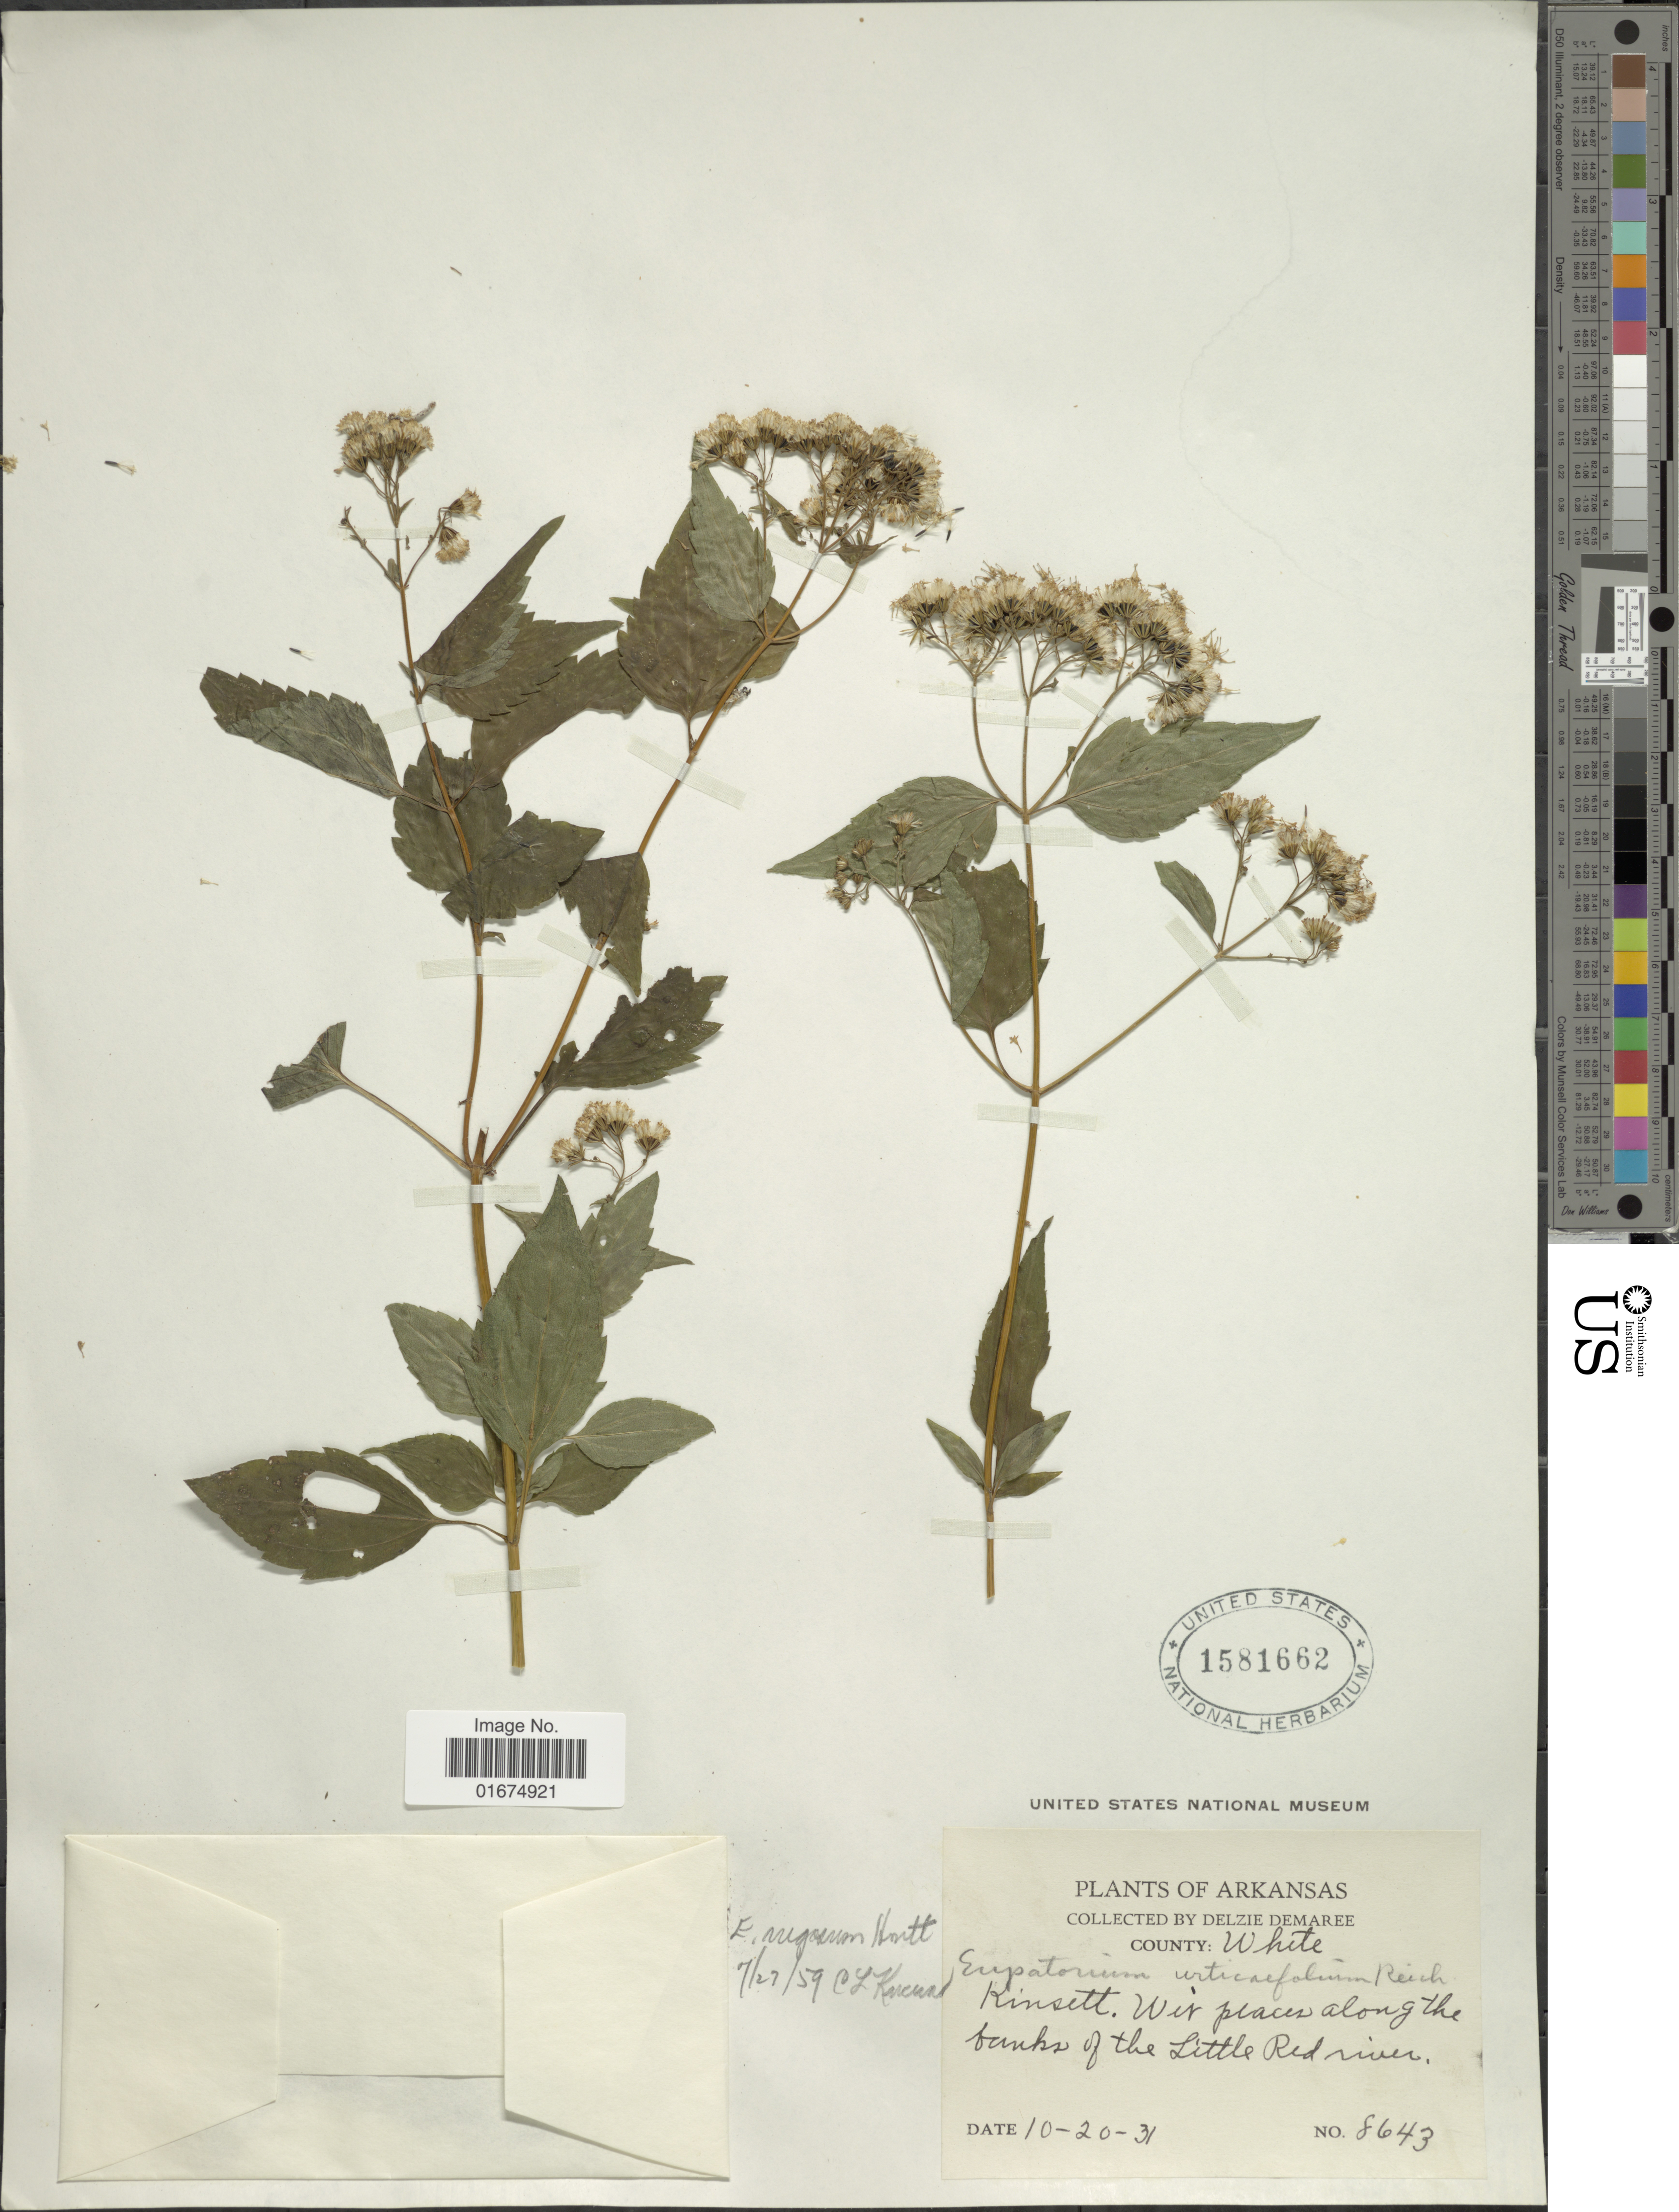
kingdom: Plantae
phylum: Tracheophyta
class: Magnoliopsida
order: Asterales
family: Asteraceae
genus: Ageratina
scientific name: Ageratina altissima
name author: (L.) R.M. King & H. Rob.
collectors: D. Demaree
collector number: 8643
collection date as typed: Transcribed d/m/y: 20/10/31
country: United States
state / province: Arkansas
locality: County White, Kinsett. Wis places along the banks of the Little Red River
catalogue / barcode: US 1581662